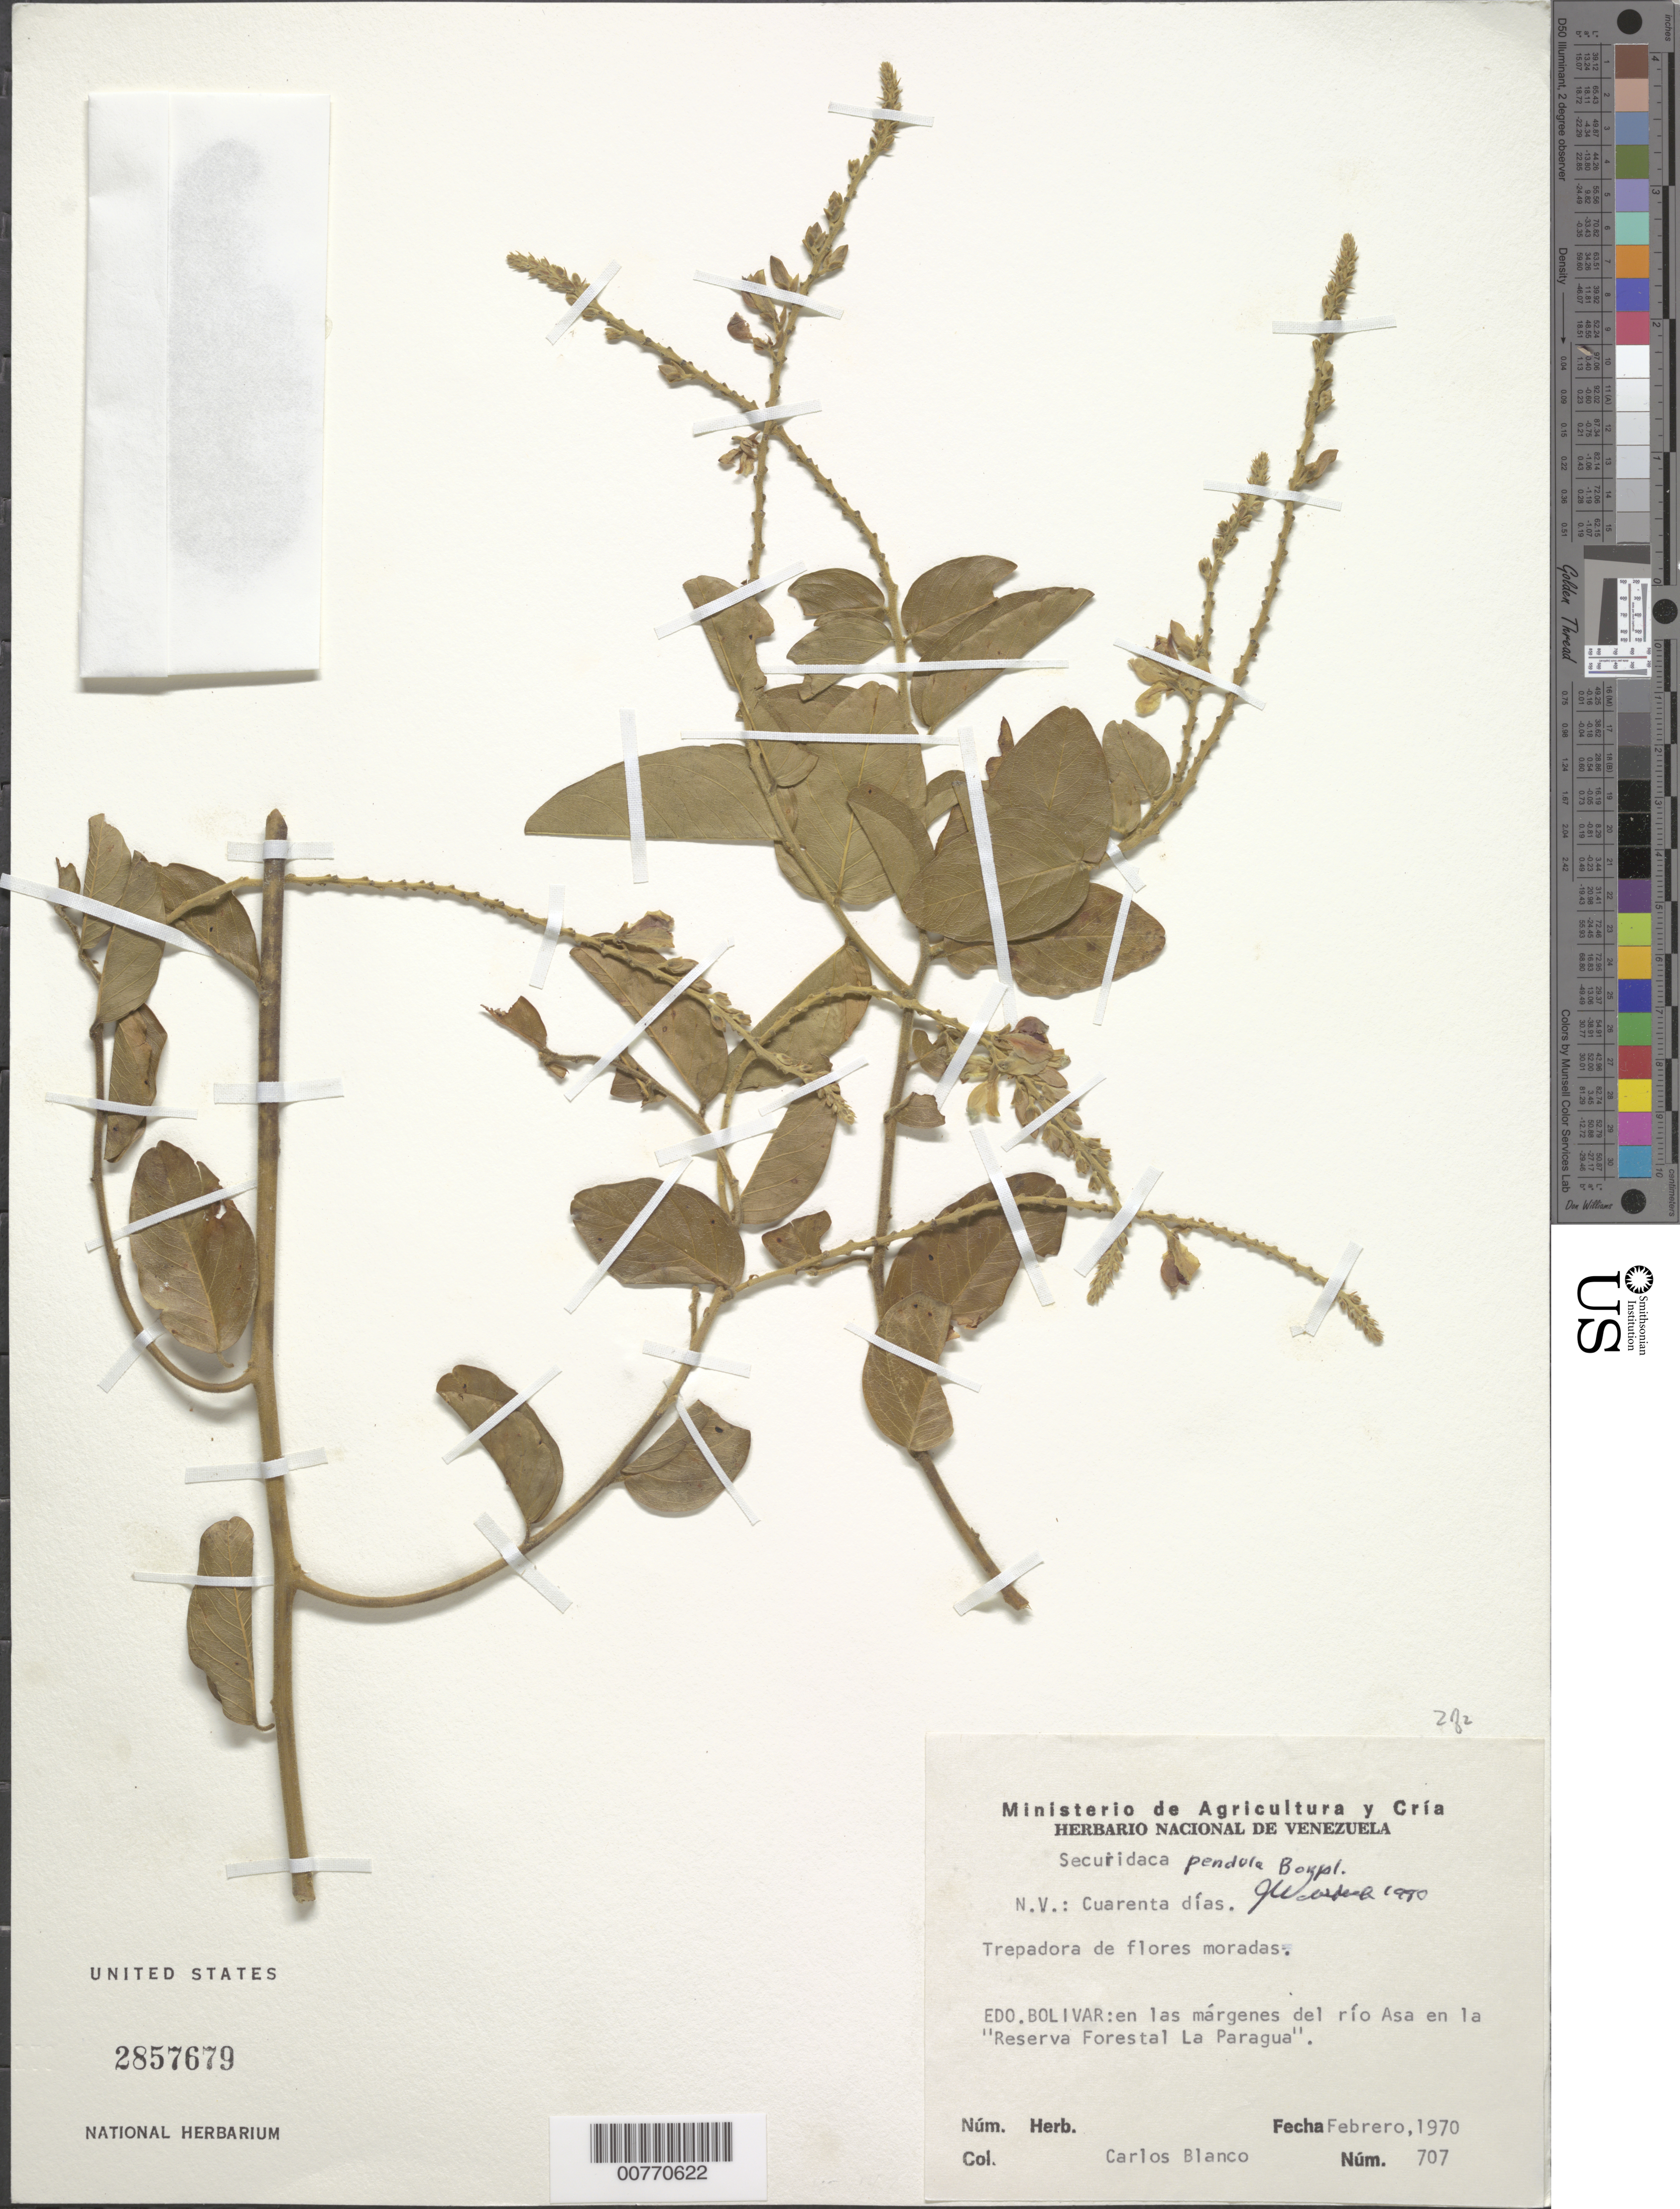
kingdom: Plantae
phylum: Tracheophyta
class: Magnoliopsida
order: Fabales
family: Polygalaceae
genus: Securidaca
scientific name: Securidaca pendula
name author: Bonpl.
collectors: C. Blanco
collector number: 707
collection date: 1970-02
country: Venezuela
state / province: Bolivar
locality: Las márgenes del río Asa en la "Reserva Forestal La Paragua".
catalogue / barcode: US 2857679